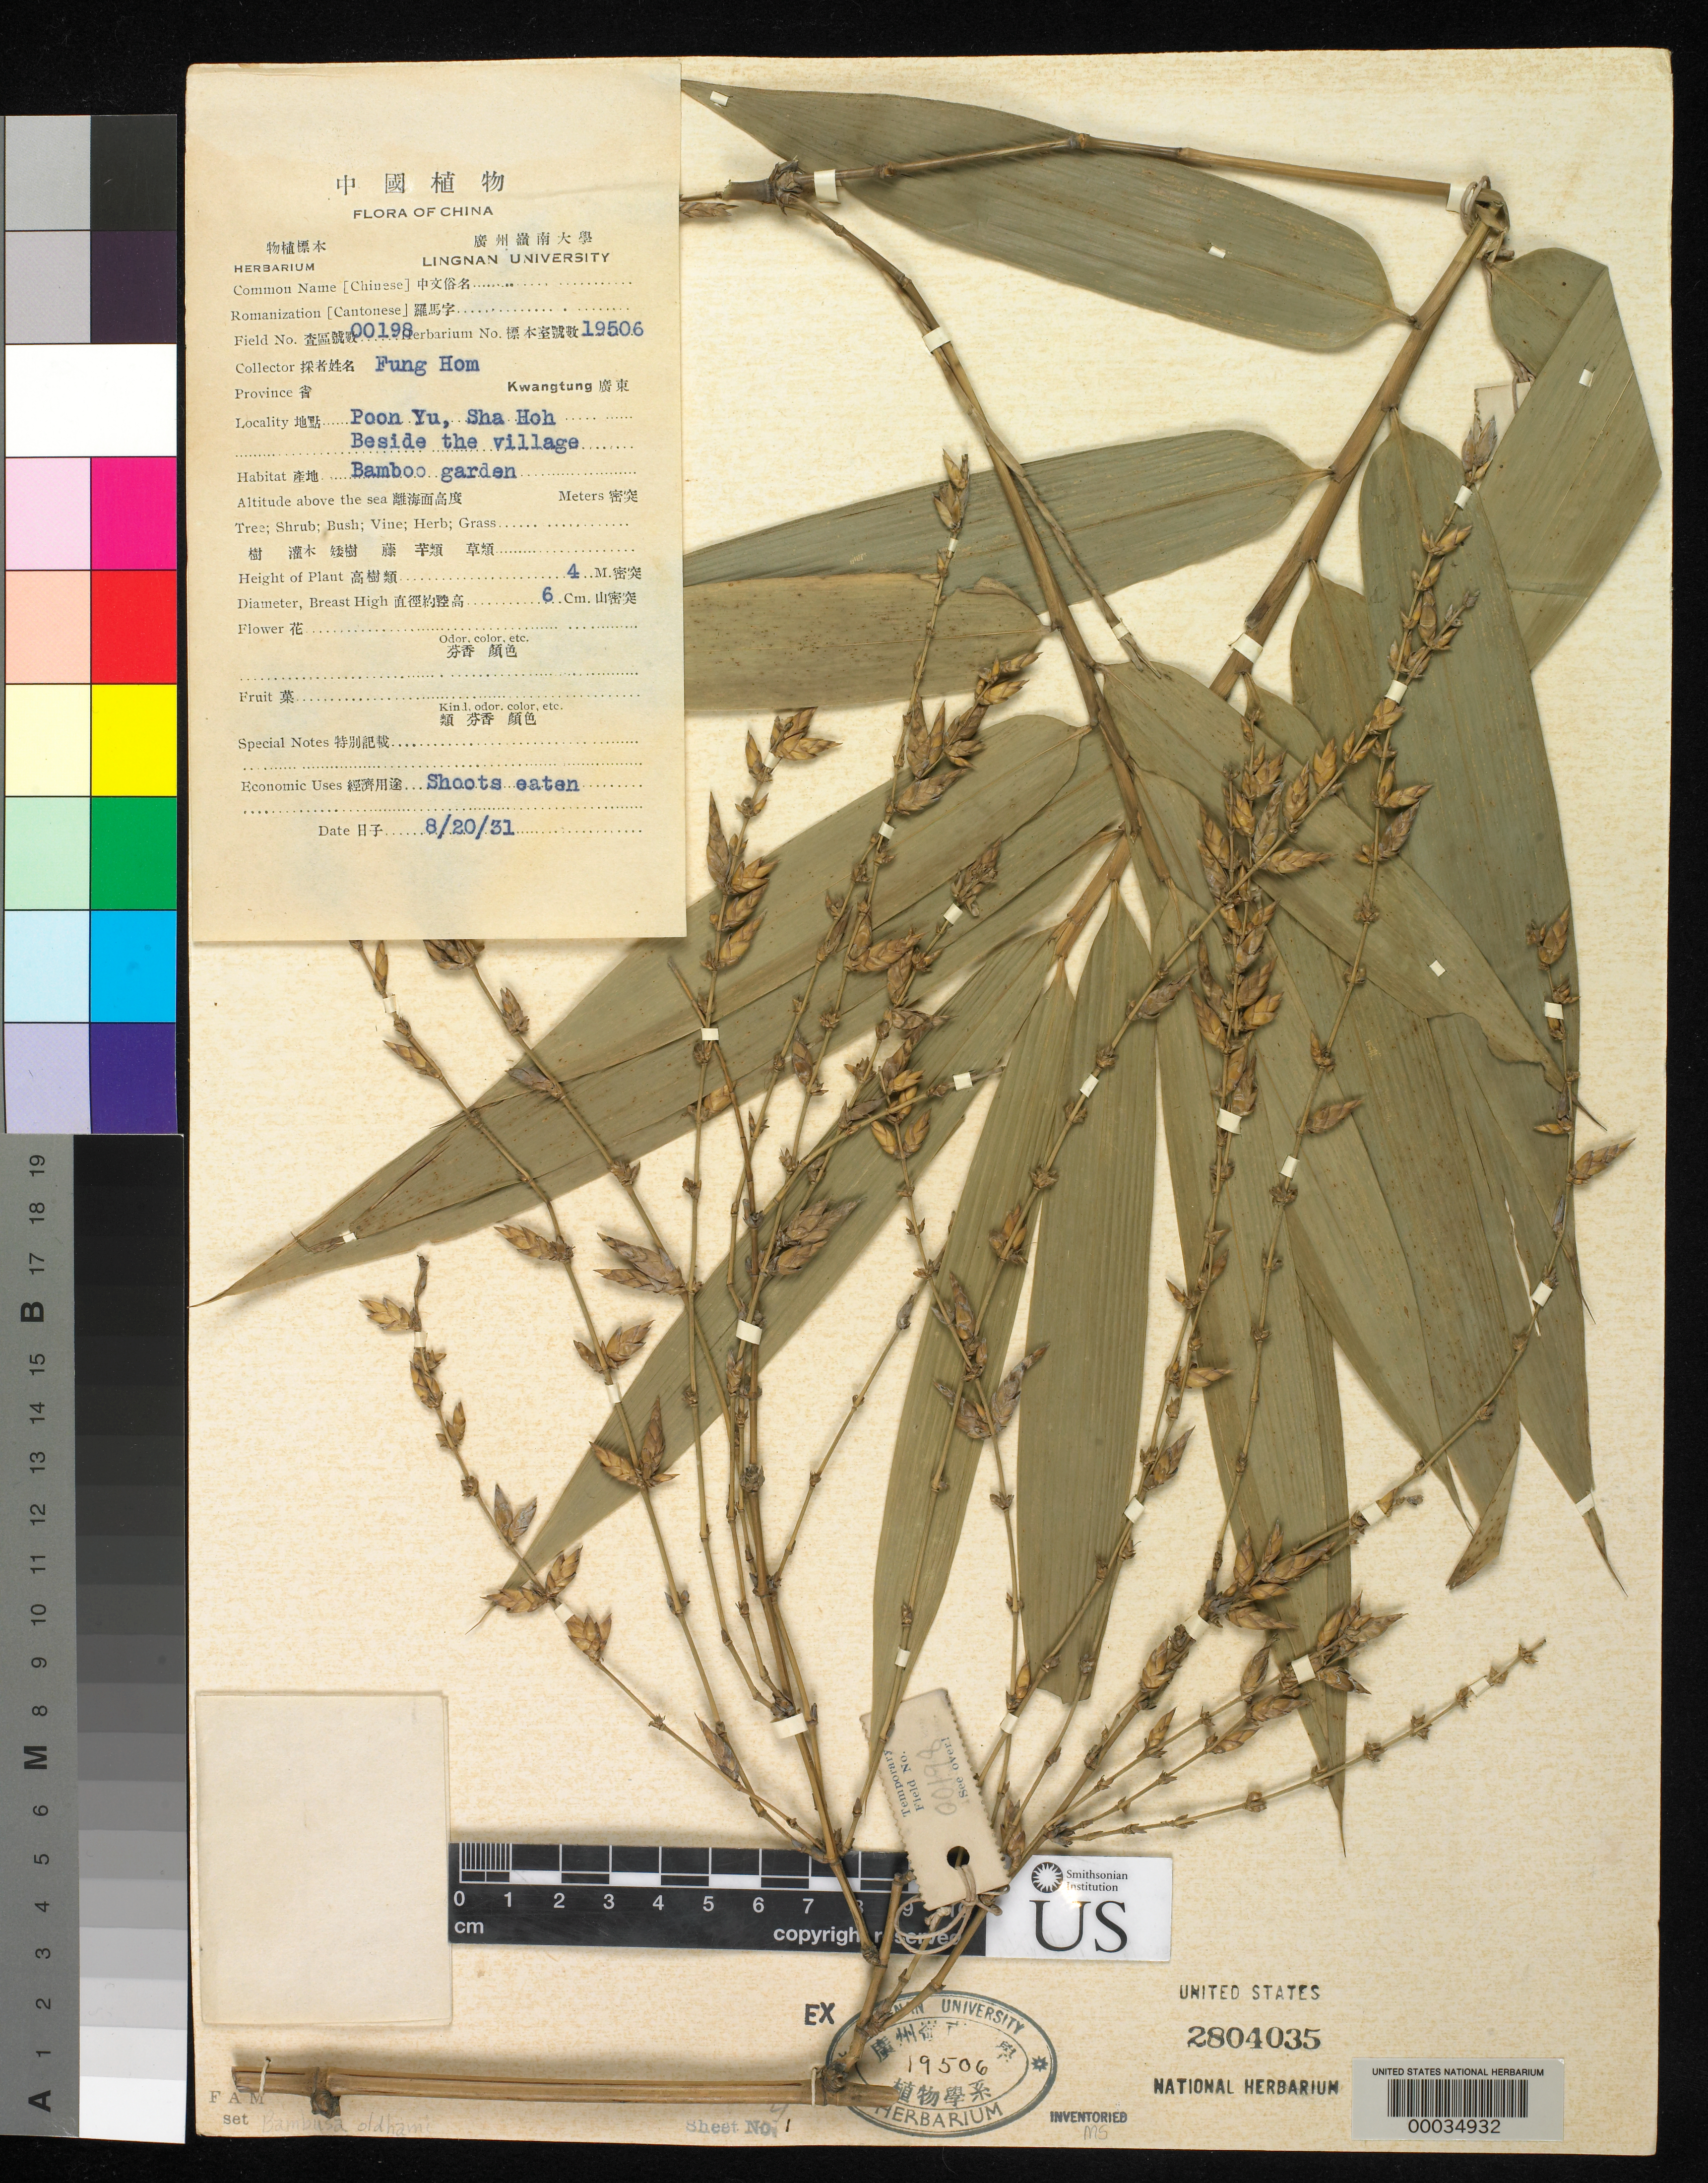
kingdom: Plantae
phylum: Tracheophyta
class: Liliopsida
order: Poales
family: Poaceae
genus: Bambusa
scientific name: Bambusa oldhamii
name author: Munro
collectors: H. L. Fung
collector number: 198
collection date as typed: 20 Aug 1931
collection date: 1931-08-20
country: China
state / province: Guangdong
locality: Poon yu, sha hoh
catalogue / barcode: US 2804035